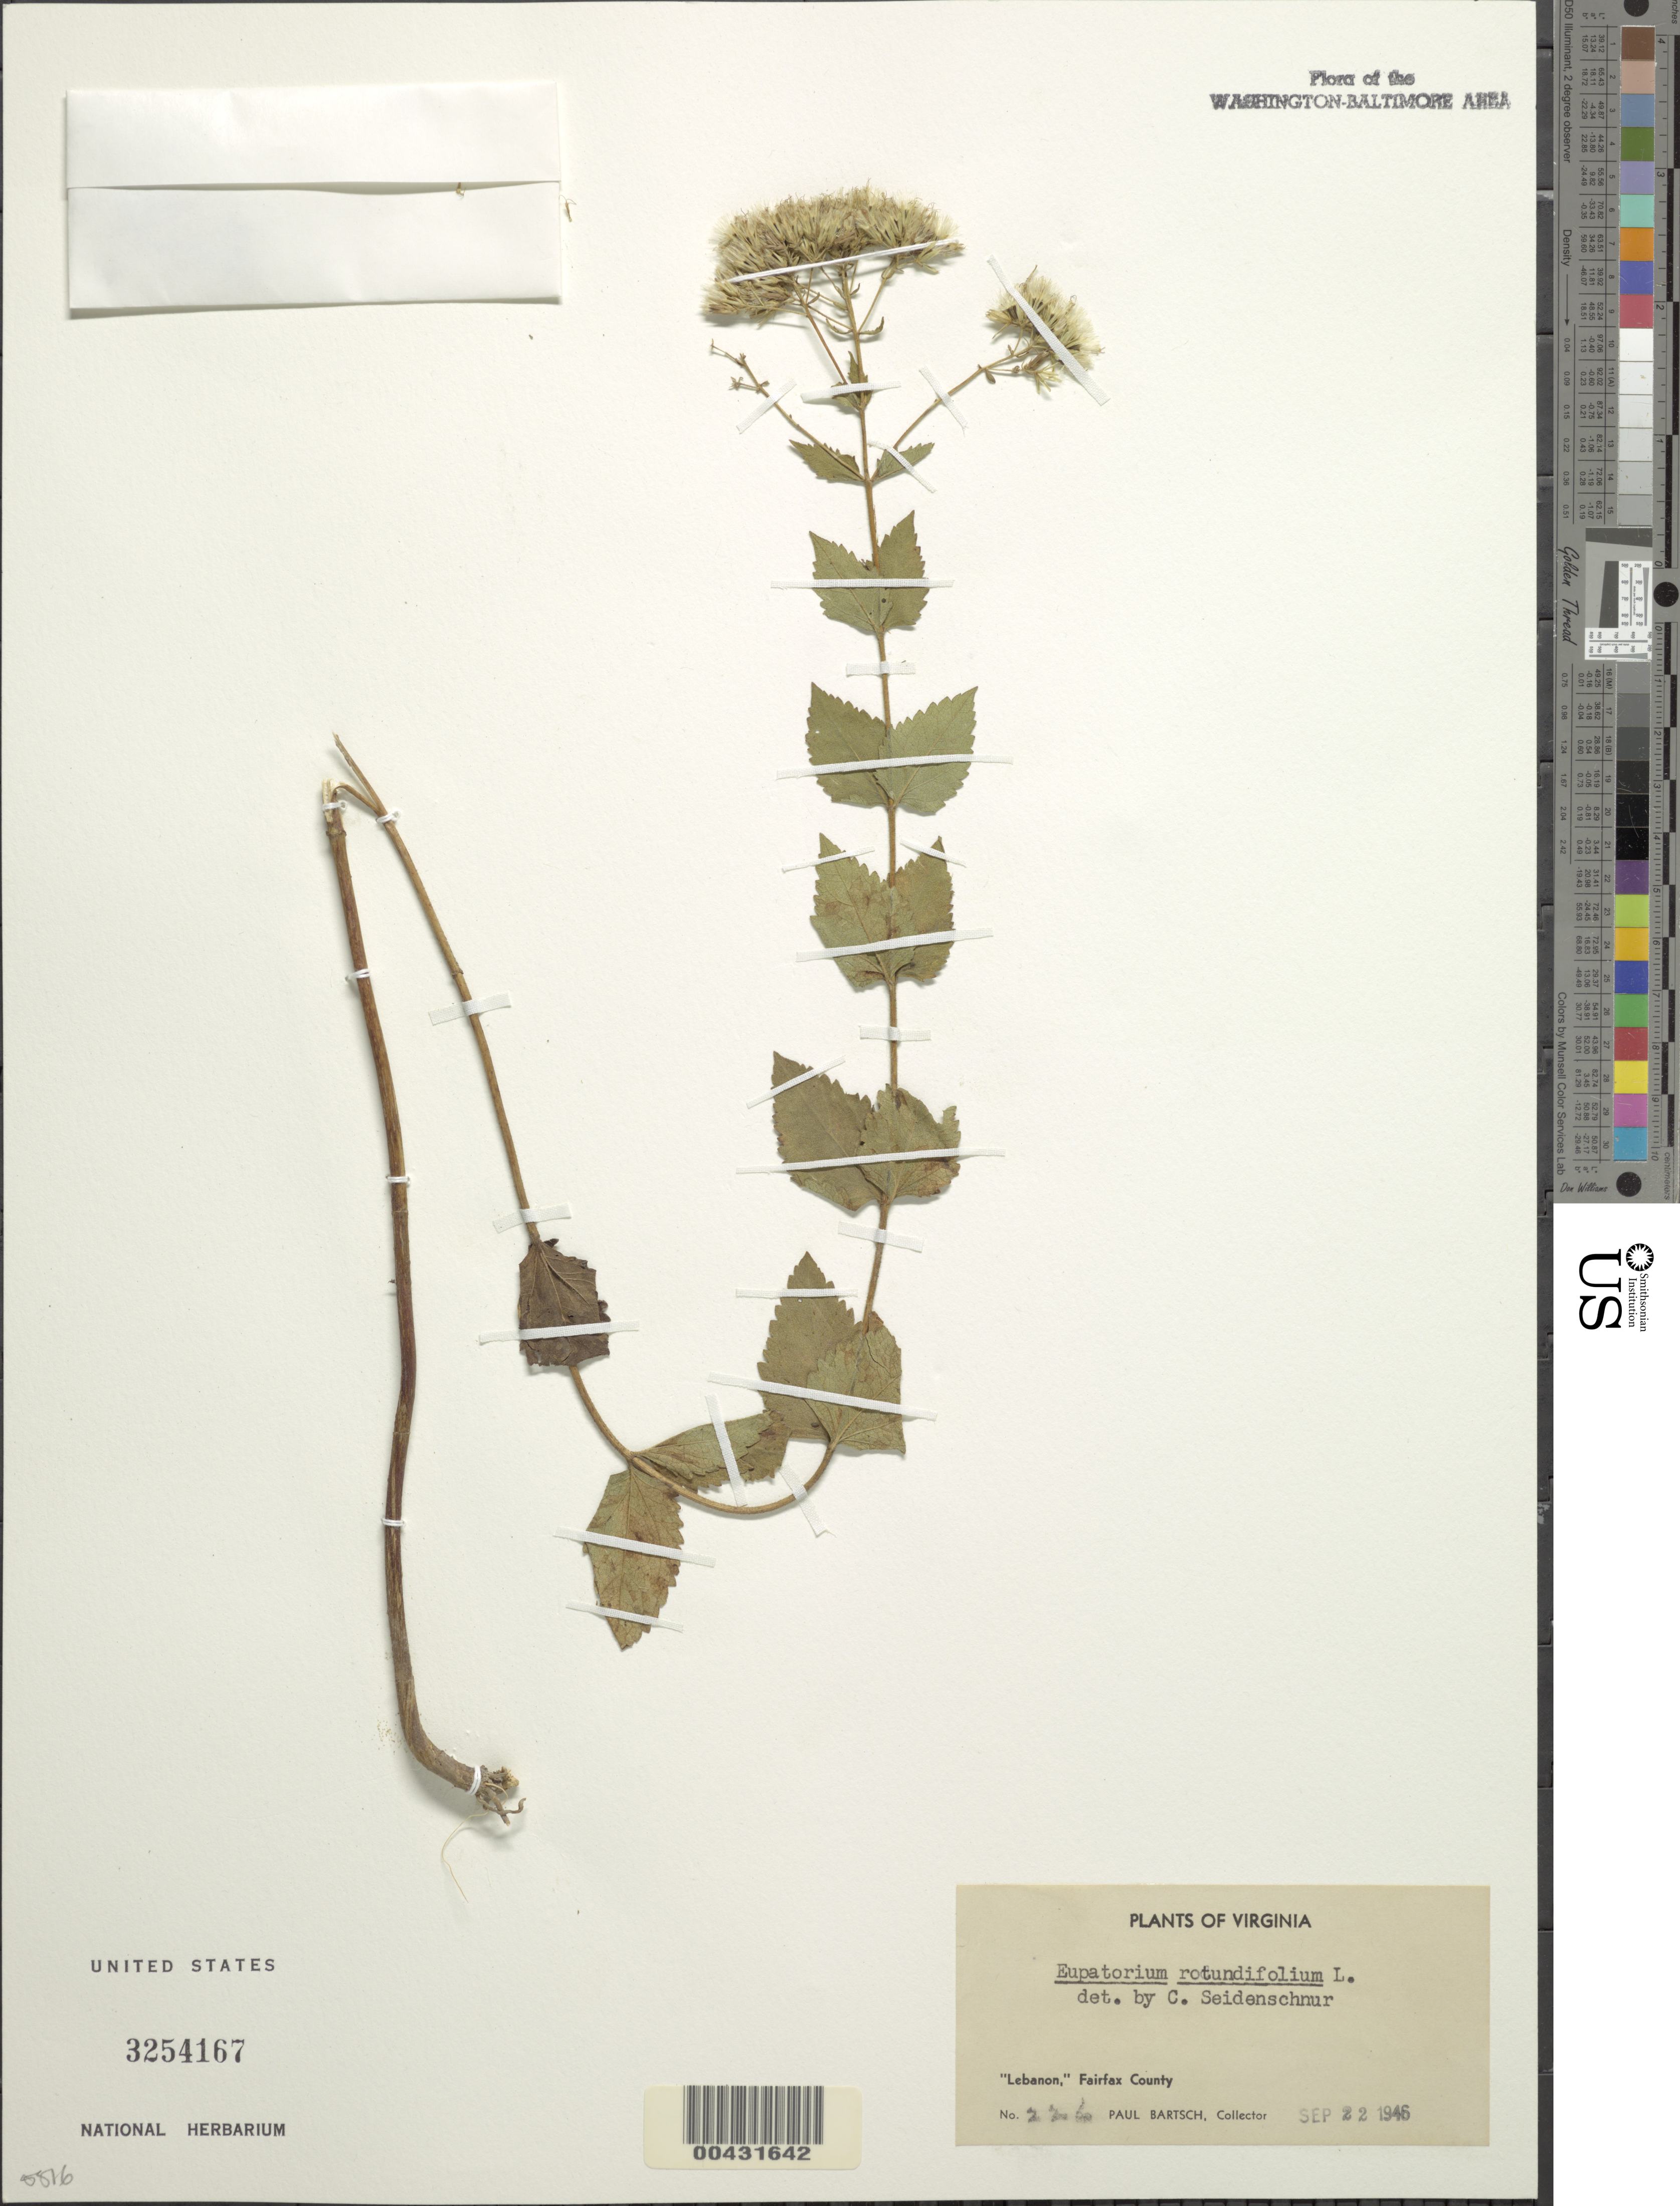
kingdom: Plantae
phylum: Tracheophyta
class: Magnoliopsida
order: Asterales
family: Asteraceae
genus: Eupatorium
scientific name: Eupatorium rotundifolium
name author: L.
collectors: P. Bartsch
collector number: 226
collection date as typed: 22 Sep 1946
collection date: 1946-09-22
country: United States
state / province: Virginia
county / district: Fairfax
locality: Lebanon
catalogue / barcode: US 3254167